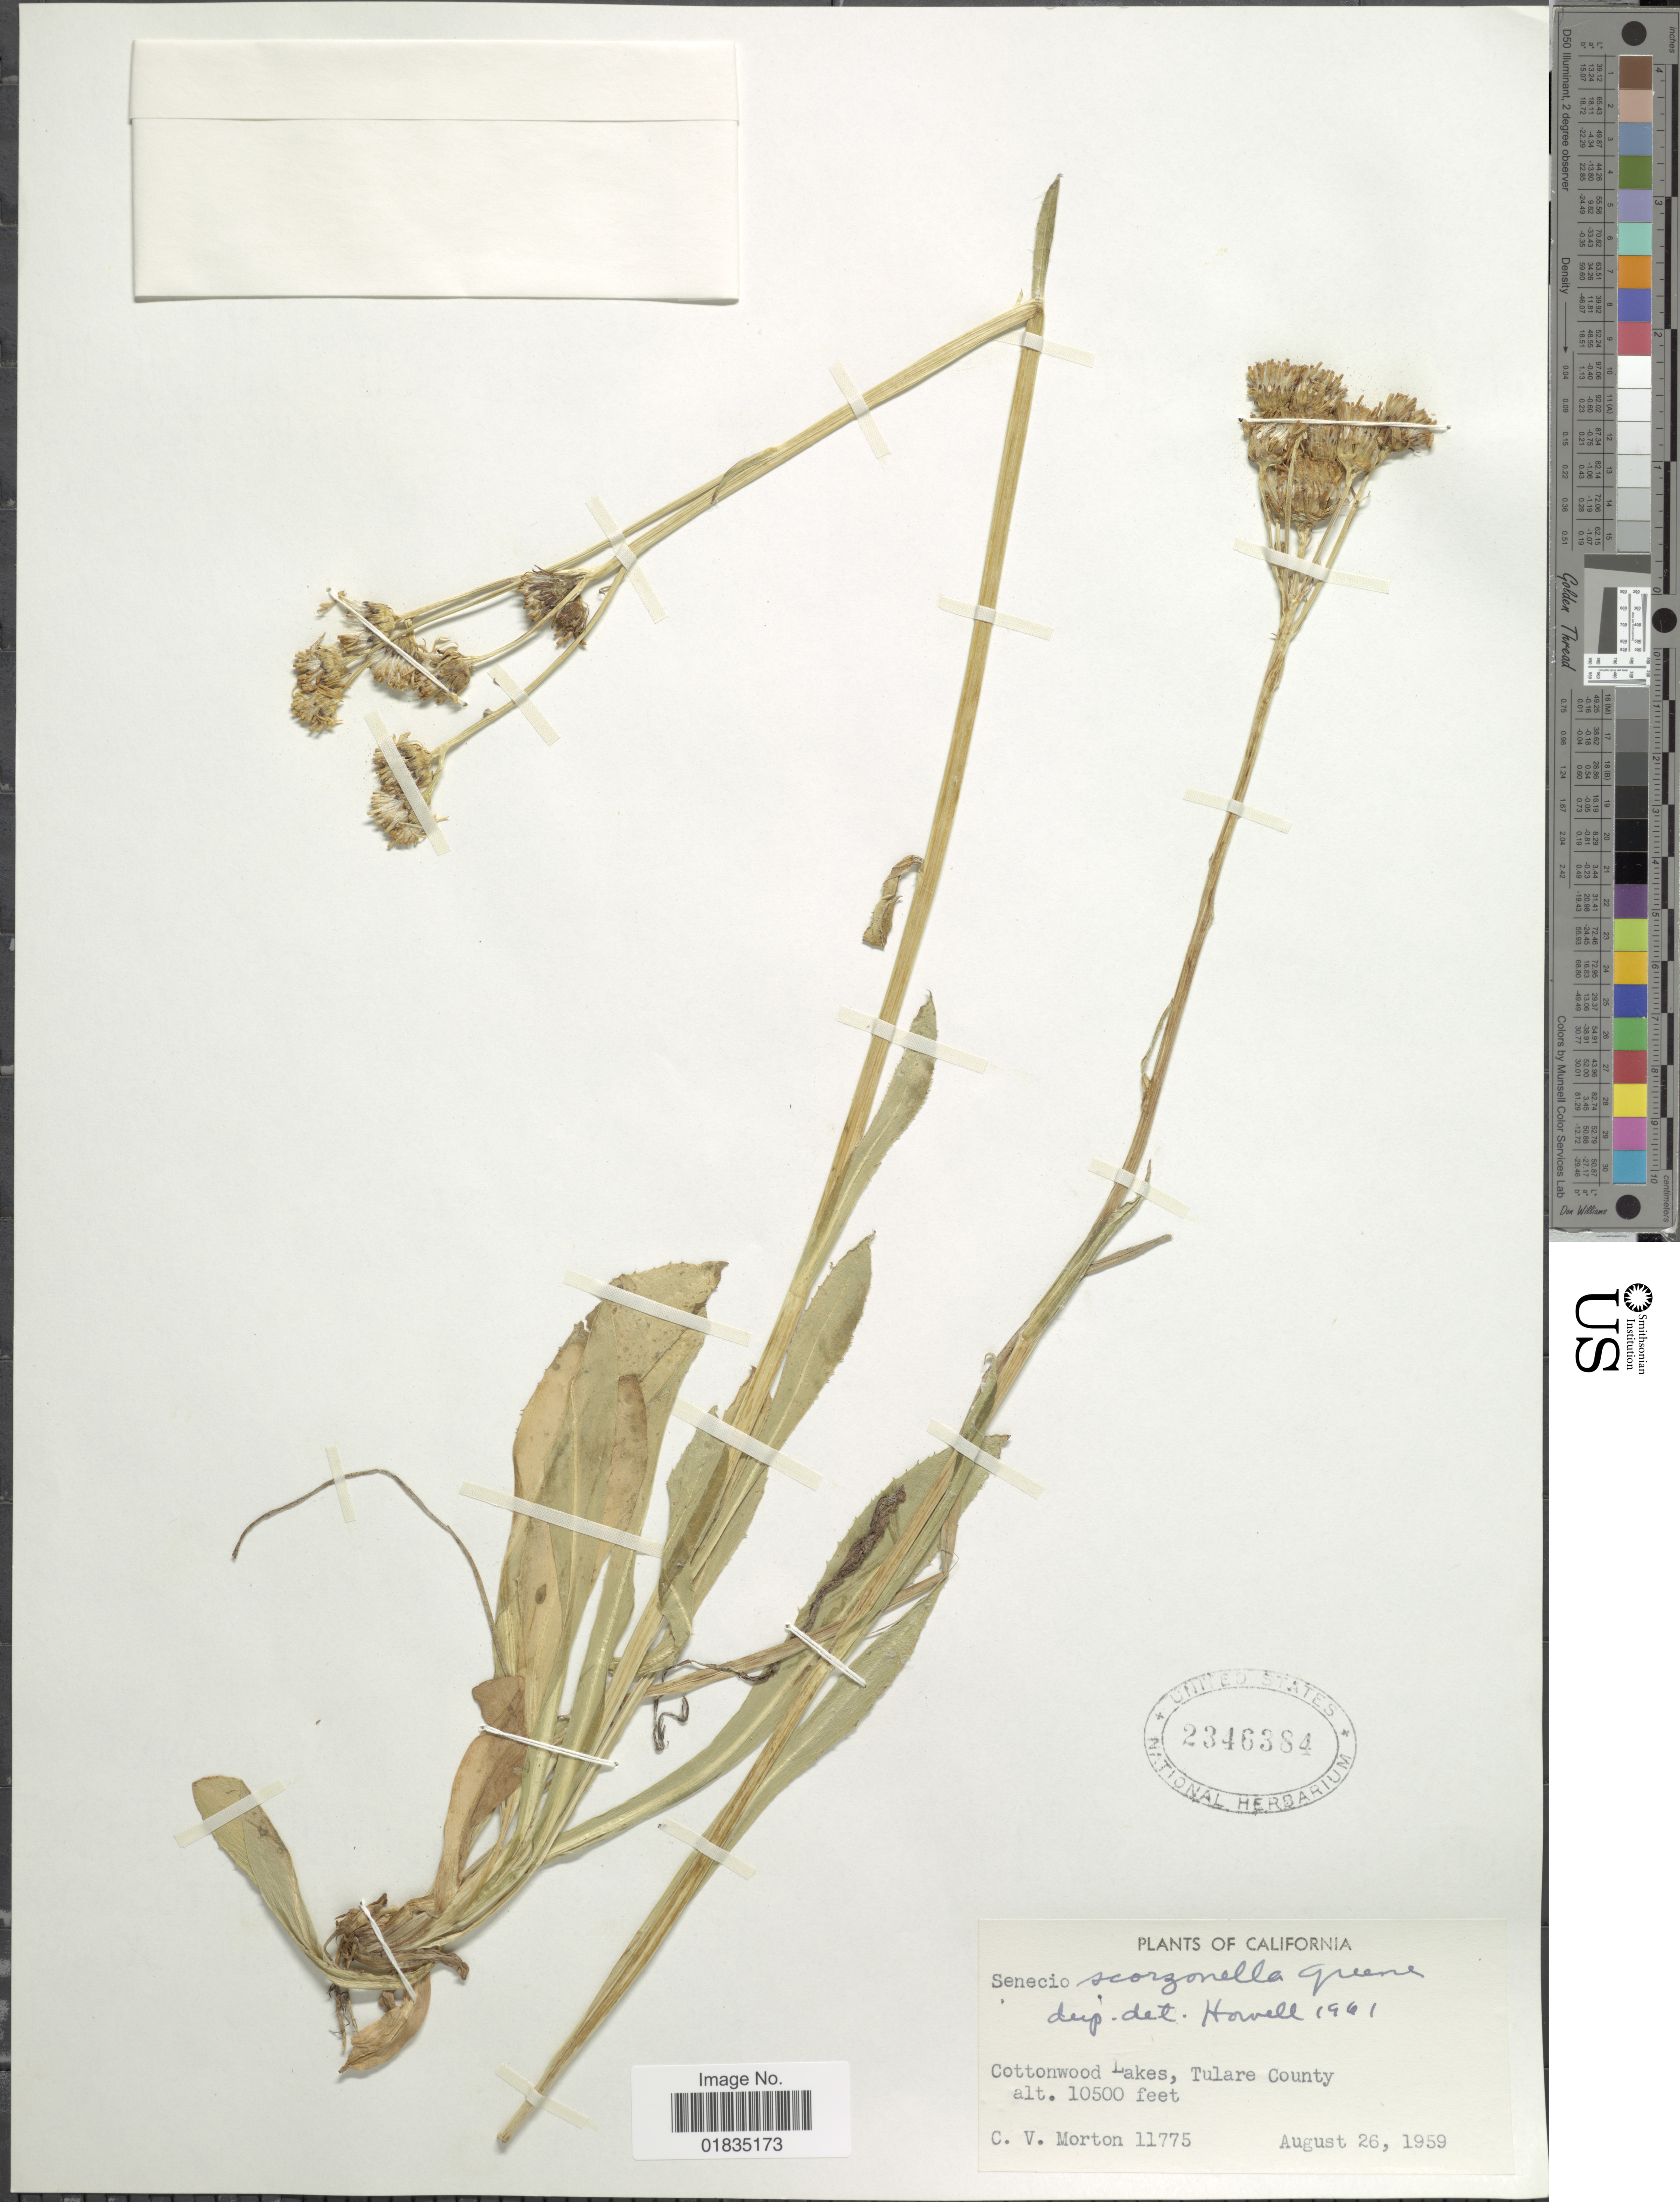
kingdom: Plantae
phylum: Tracheophyta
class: Magnoliopsida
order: Asterales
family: Asteraceae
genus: Senecio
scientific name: Senecio scorzonella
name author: Greene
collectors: C. V. Morton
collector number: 11775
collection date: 1959-08-26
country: United States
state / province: California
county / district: Tulare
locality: Cottonwood Lakes, Tulare County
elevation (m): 3200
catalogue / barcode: US 2346384